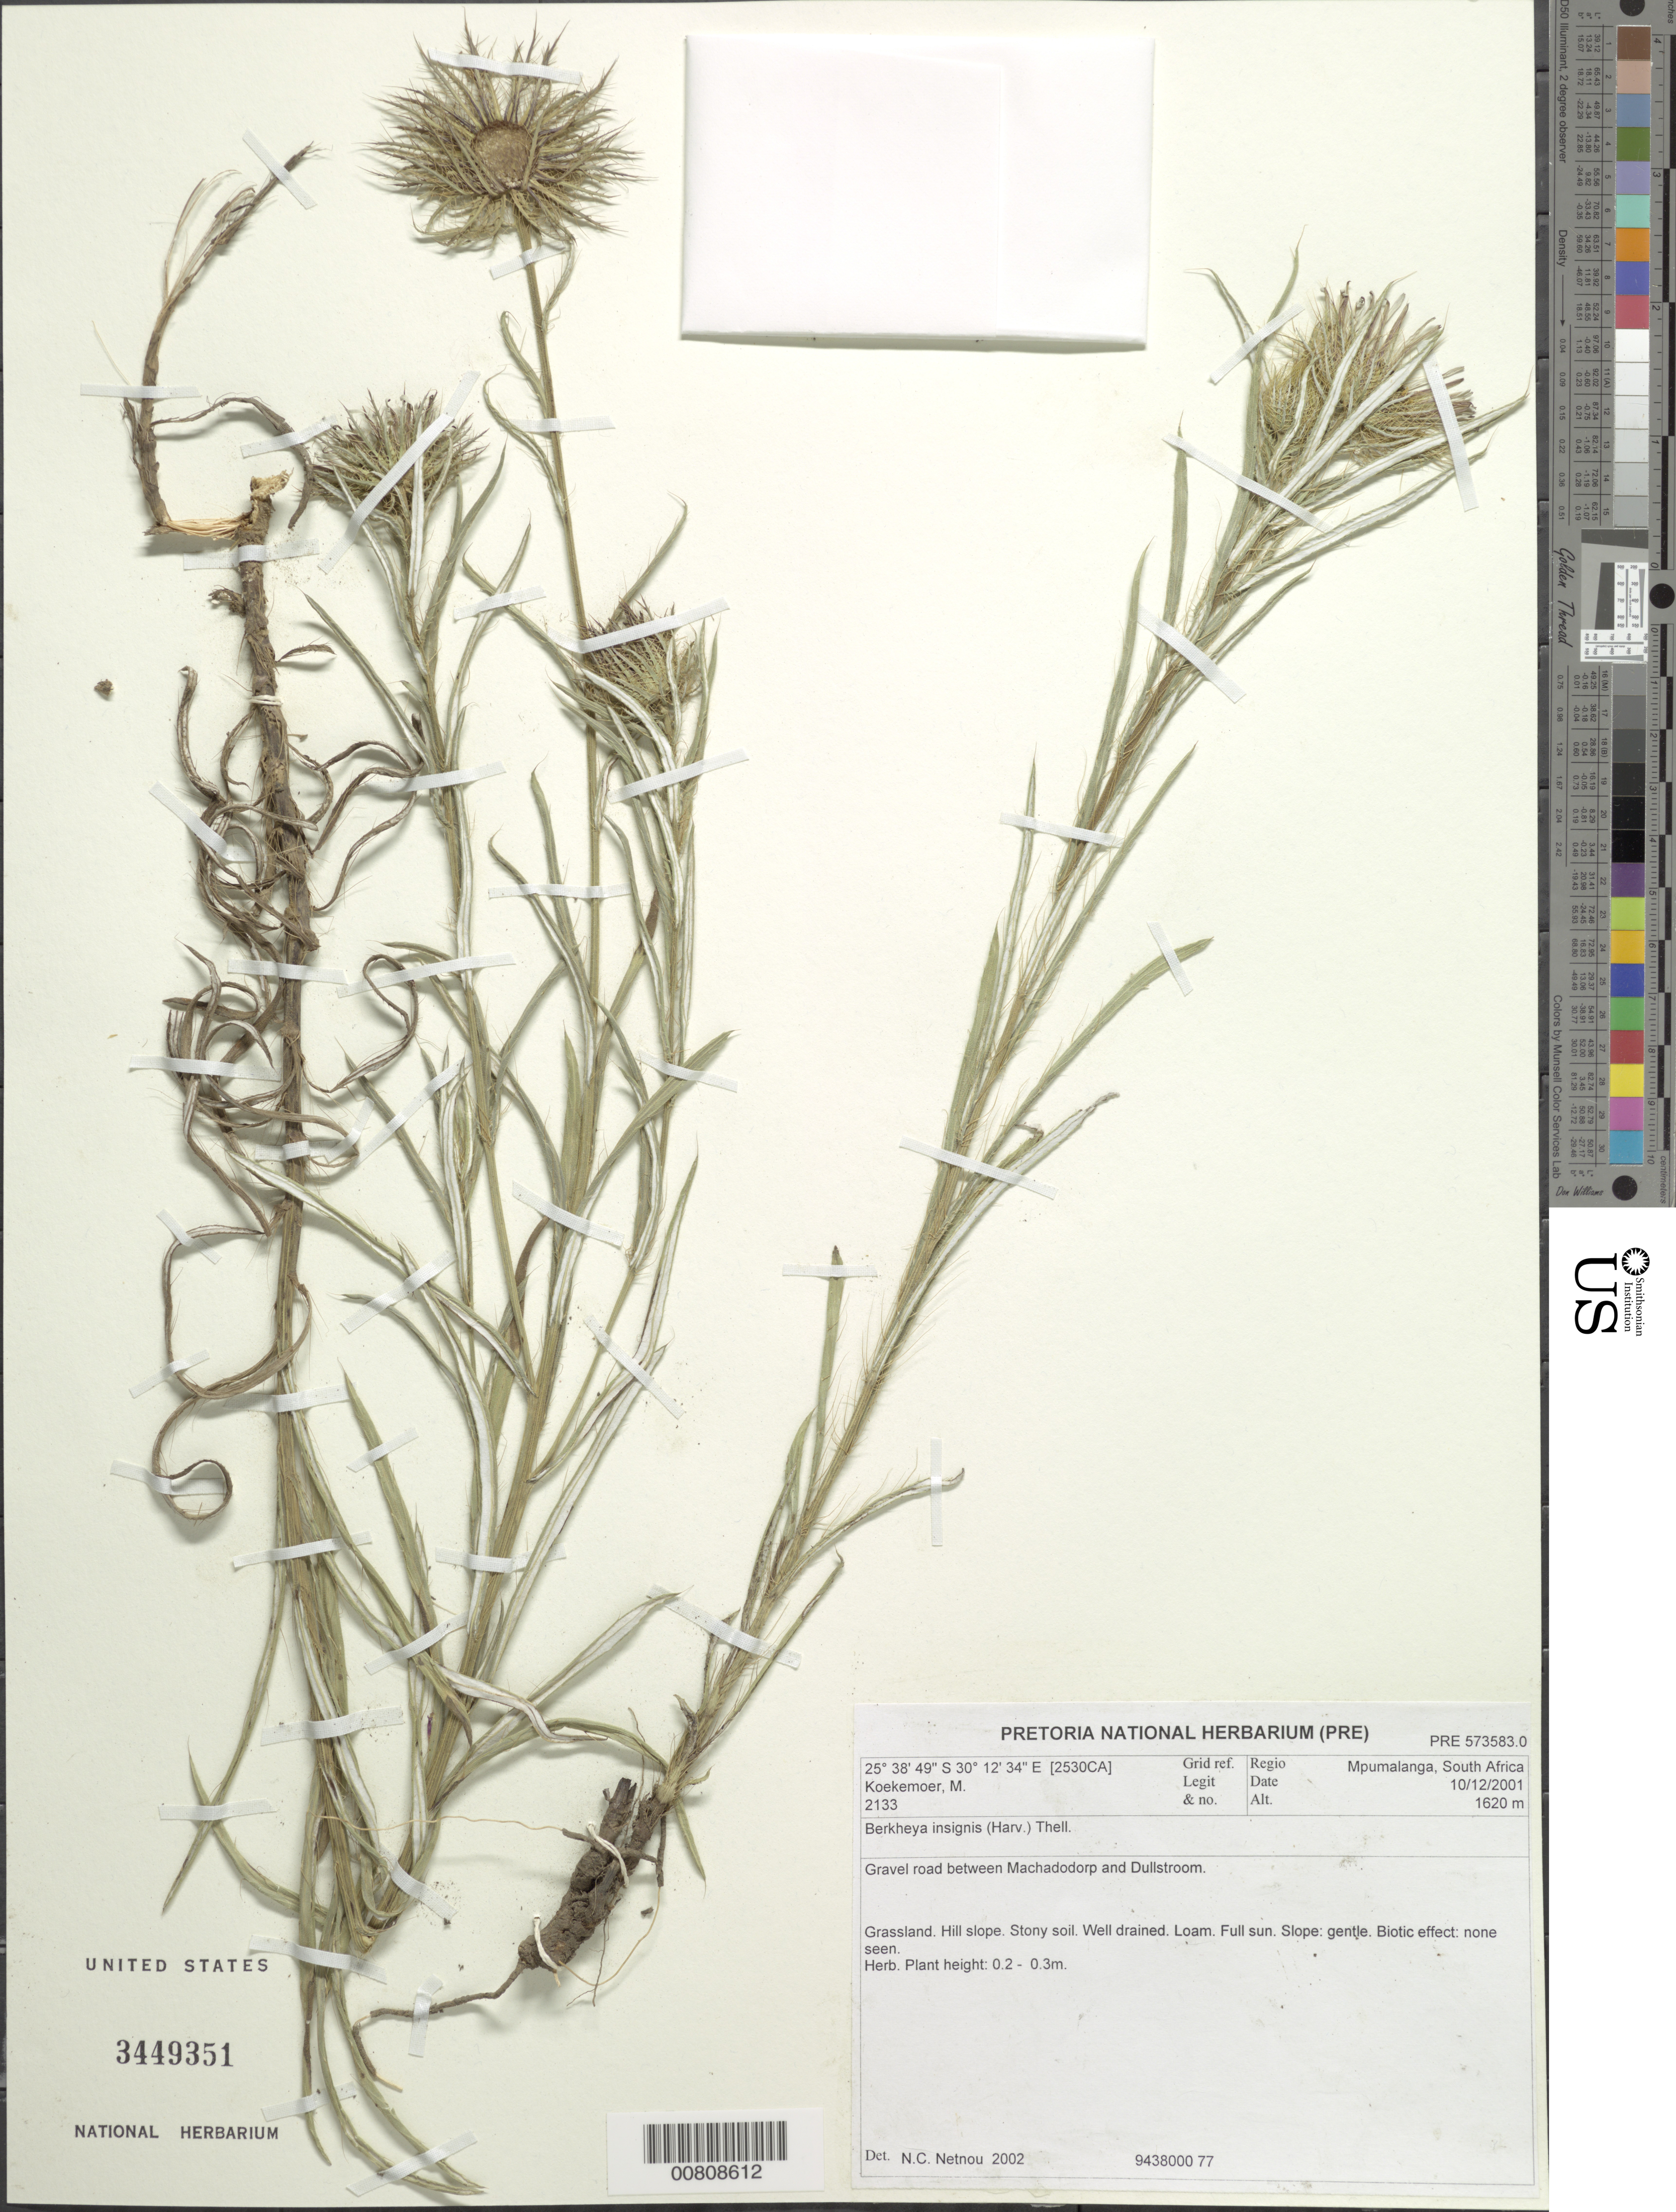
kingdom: Plantae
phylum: Tracheophyta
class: Magnoliopsida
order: Asterales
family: Asteraceae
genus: Berkheya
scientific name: Berkheya insignis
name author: (Harv.) Thell.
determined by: Netnou, N. C.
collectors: M. Koekemoer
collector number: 2133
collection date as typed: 10 December 2001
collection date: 2001-12-10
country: South Africa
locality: Mpumalanga; betw. Machadodorp and Dullstroom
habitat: Grassland, hill slope, stony soil, well-drained, loam, full sun, gentle slope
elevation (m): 1620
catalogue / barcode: US 3449351